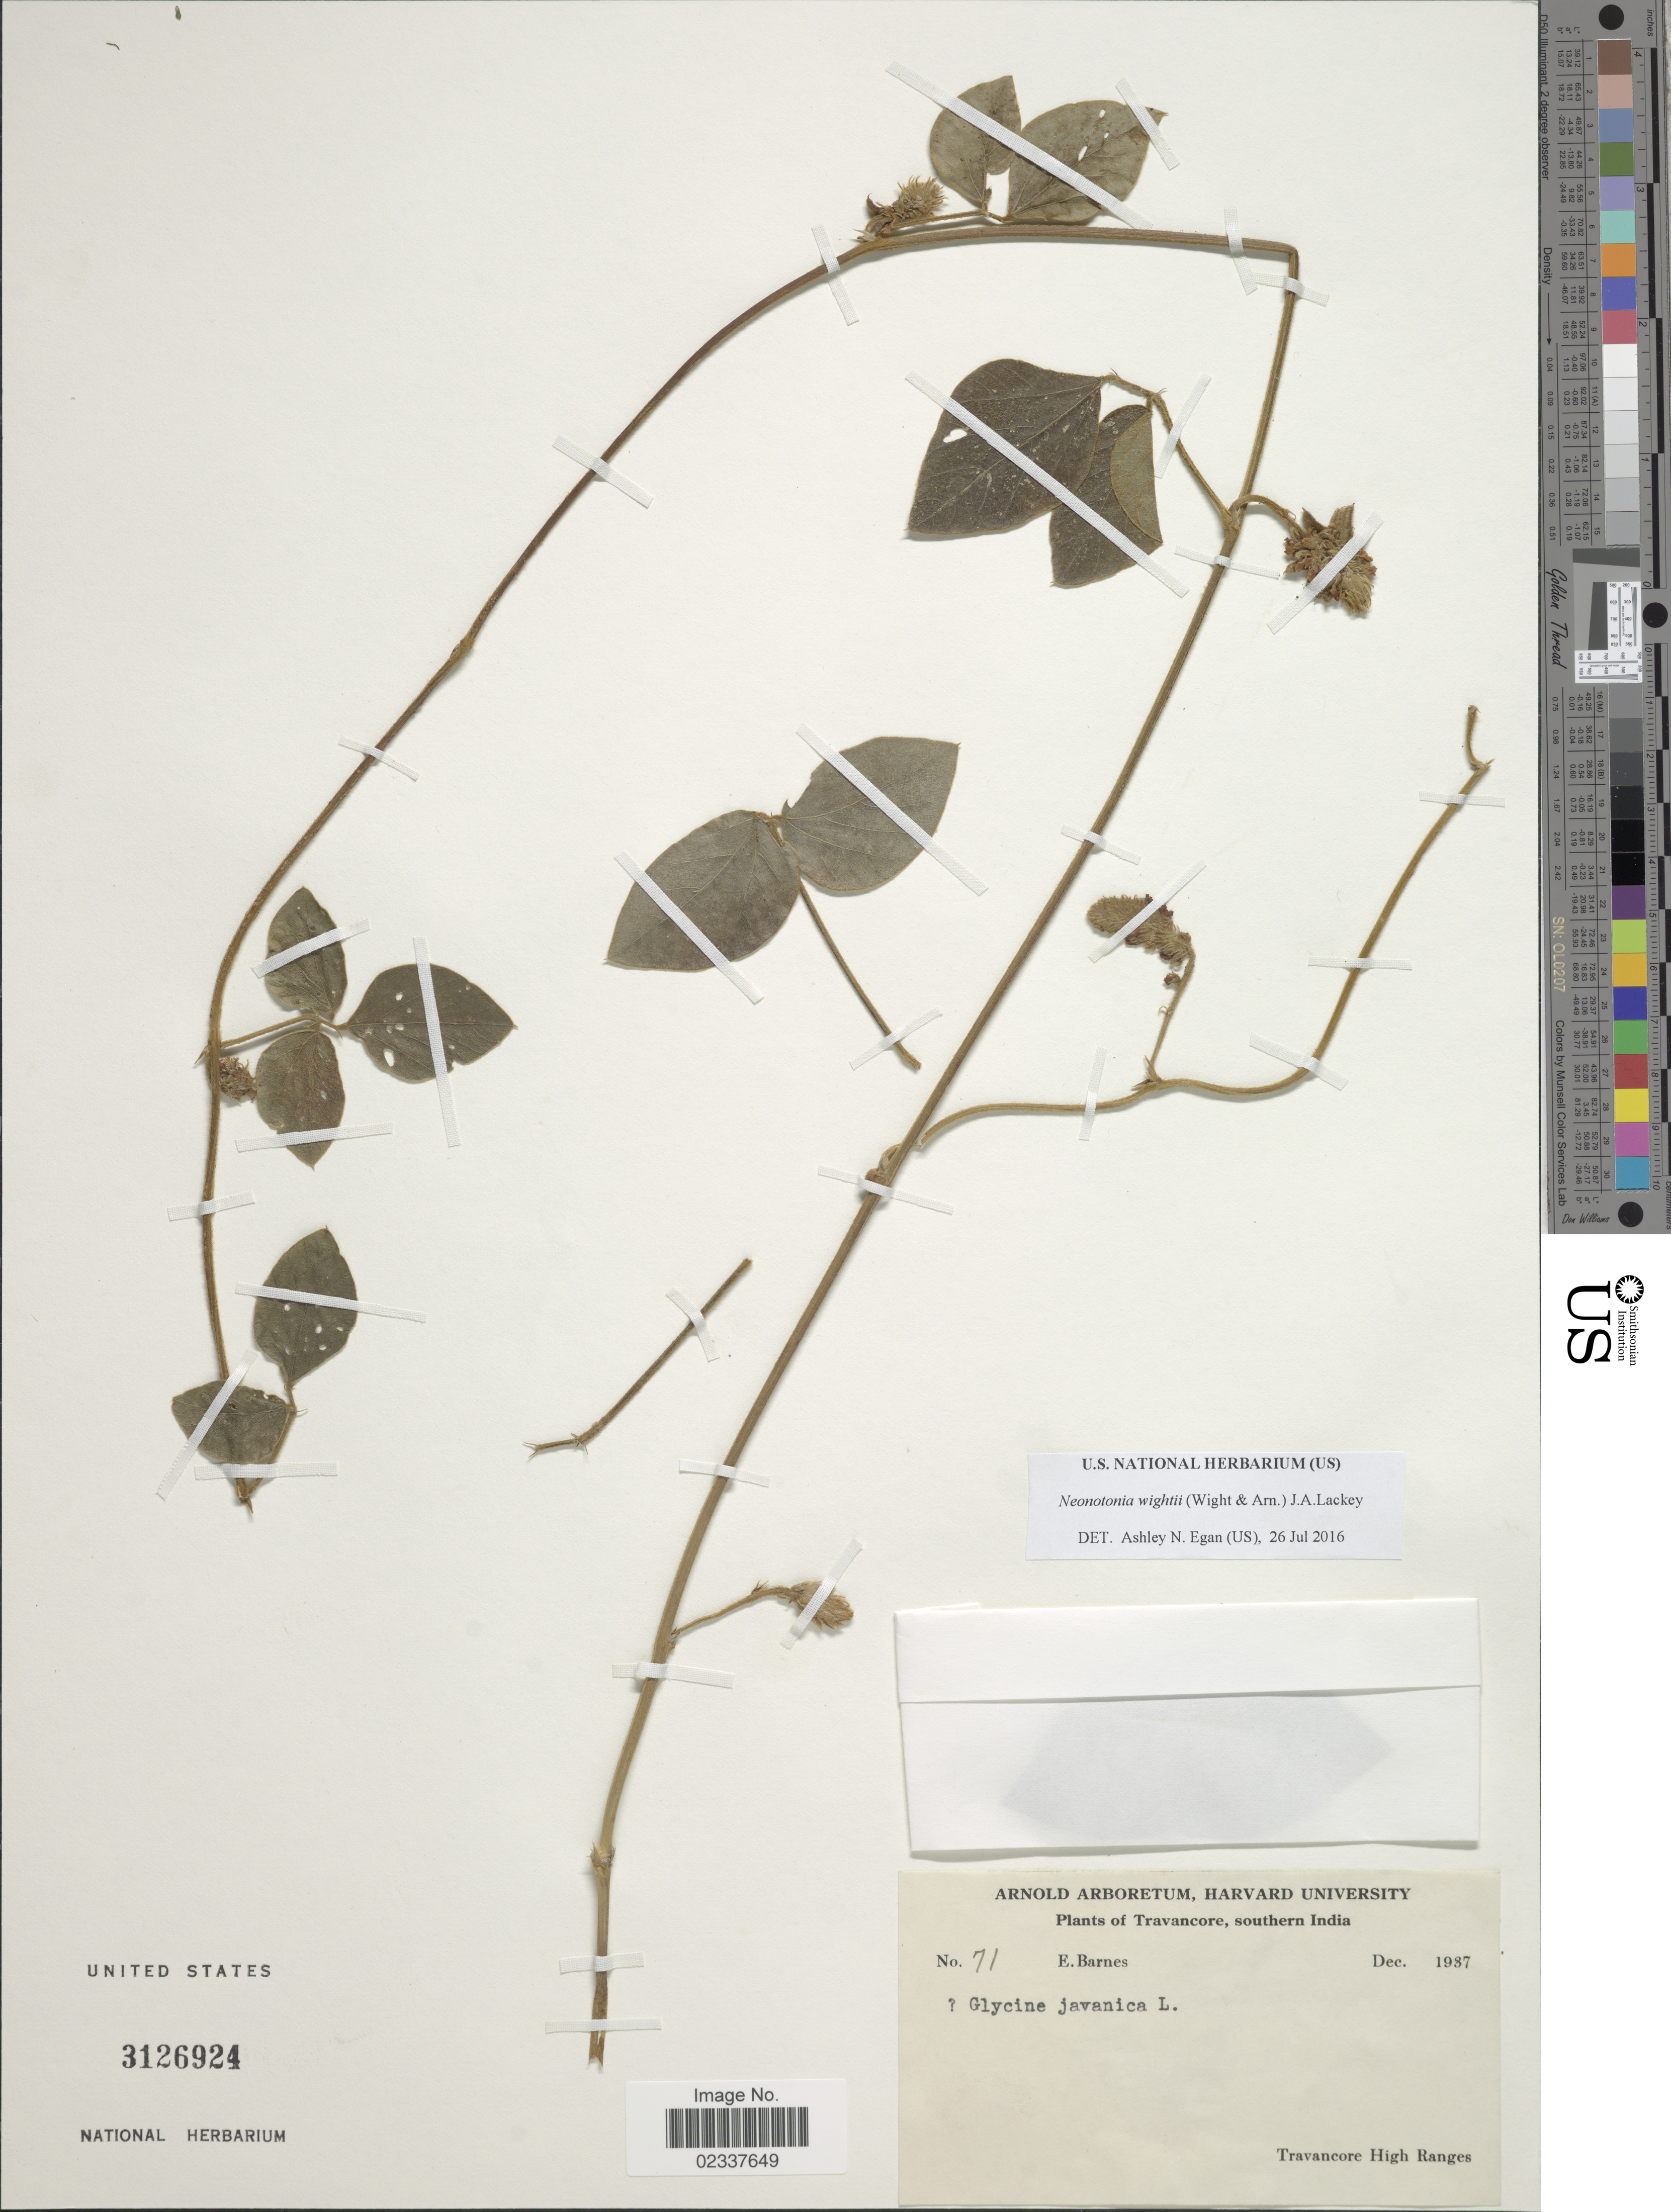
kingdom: Plantae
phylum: Tracheophyta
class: Magnoliopsida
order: Fabales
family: Fabaceae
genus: Neonotonia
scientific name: Neonotonia wightii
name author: (Arn.) J.A. Lackey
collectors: E. Barnes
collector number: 71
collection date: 1937-12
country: India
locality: Travancore, southern India, Travancore High Ranges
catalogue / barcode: US 3126924